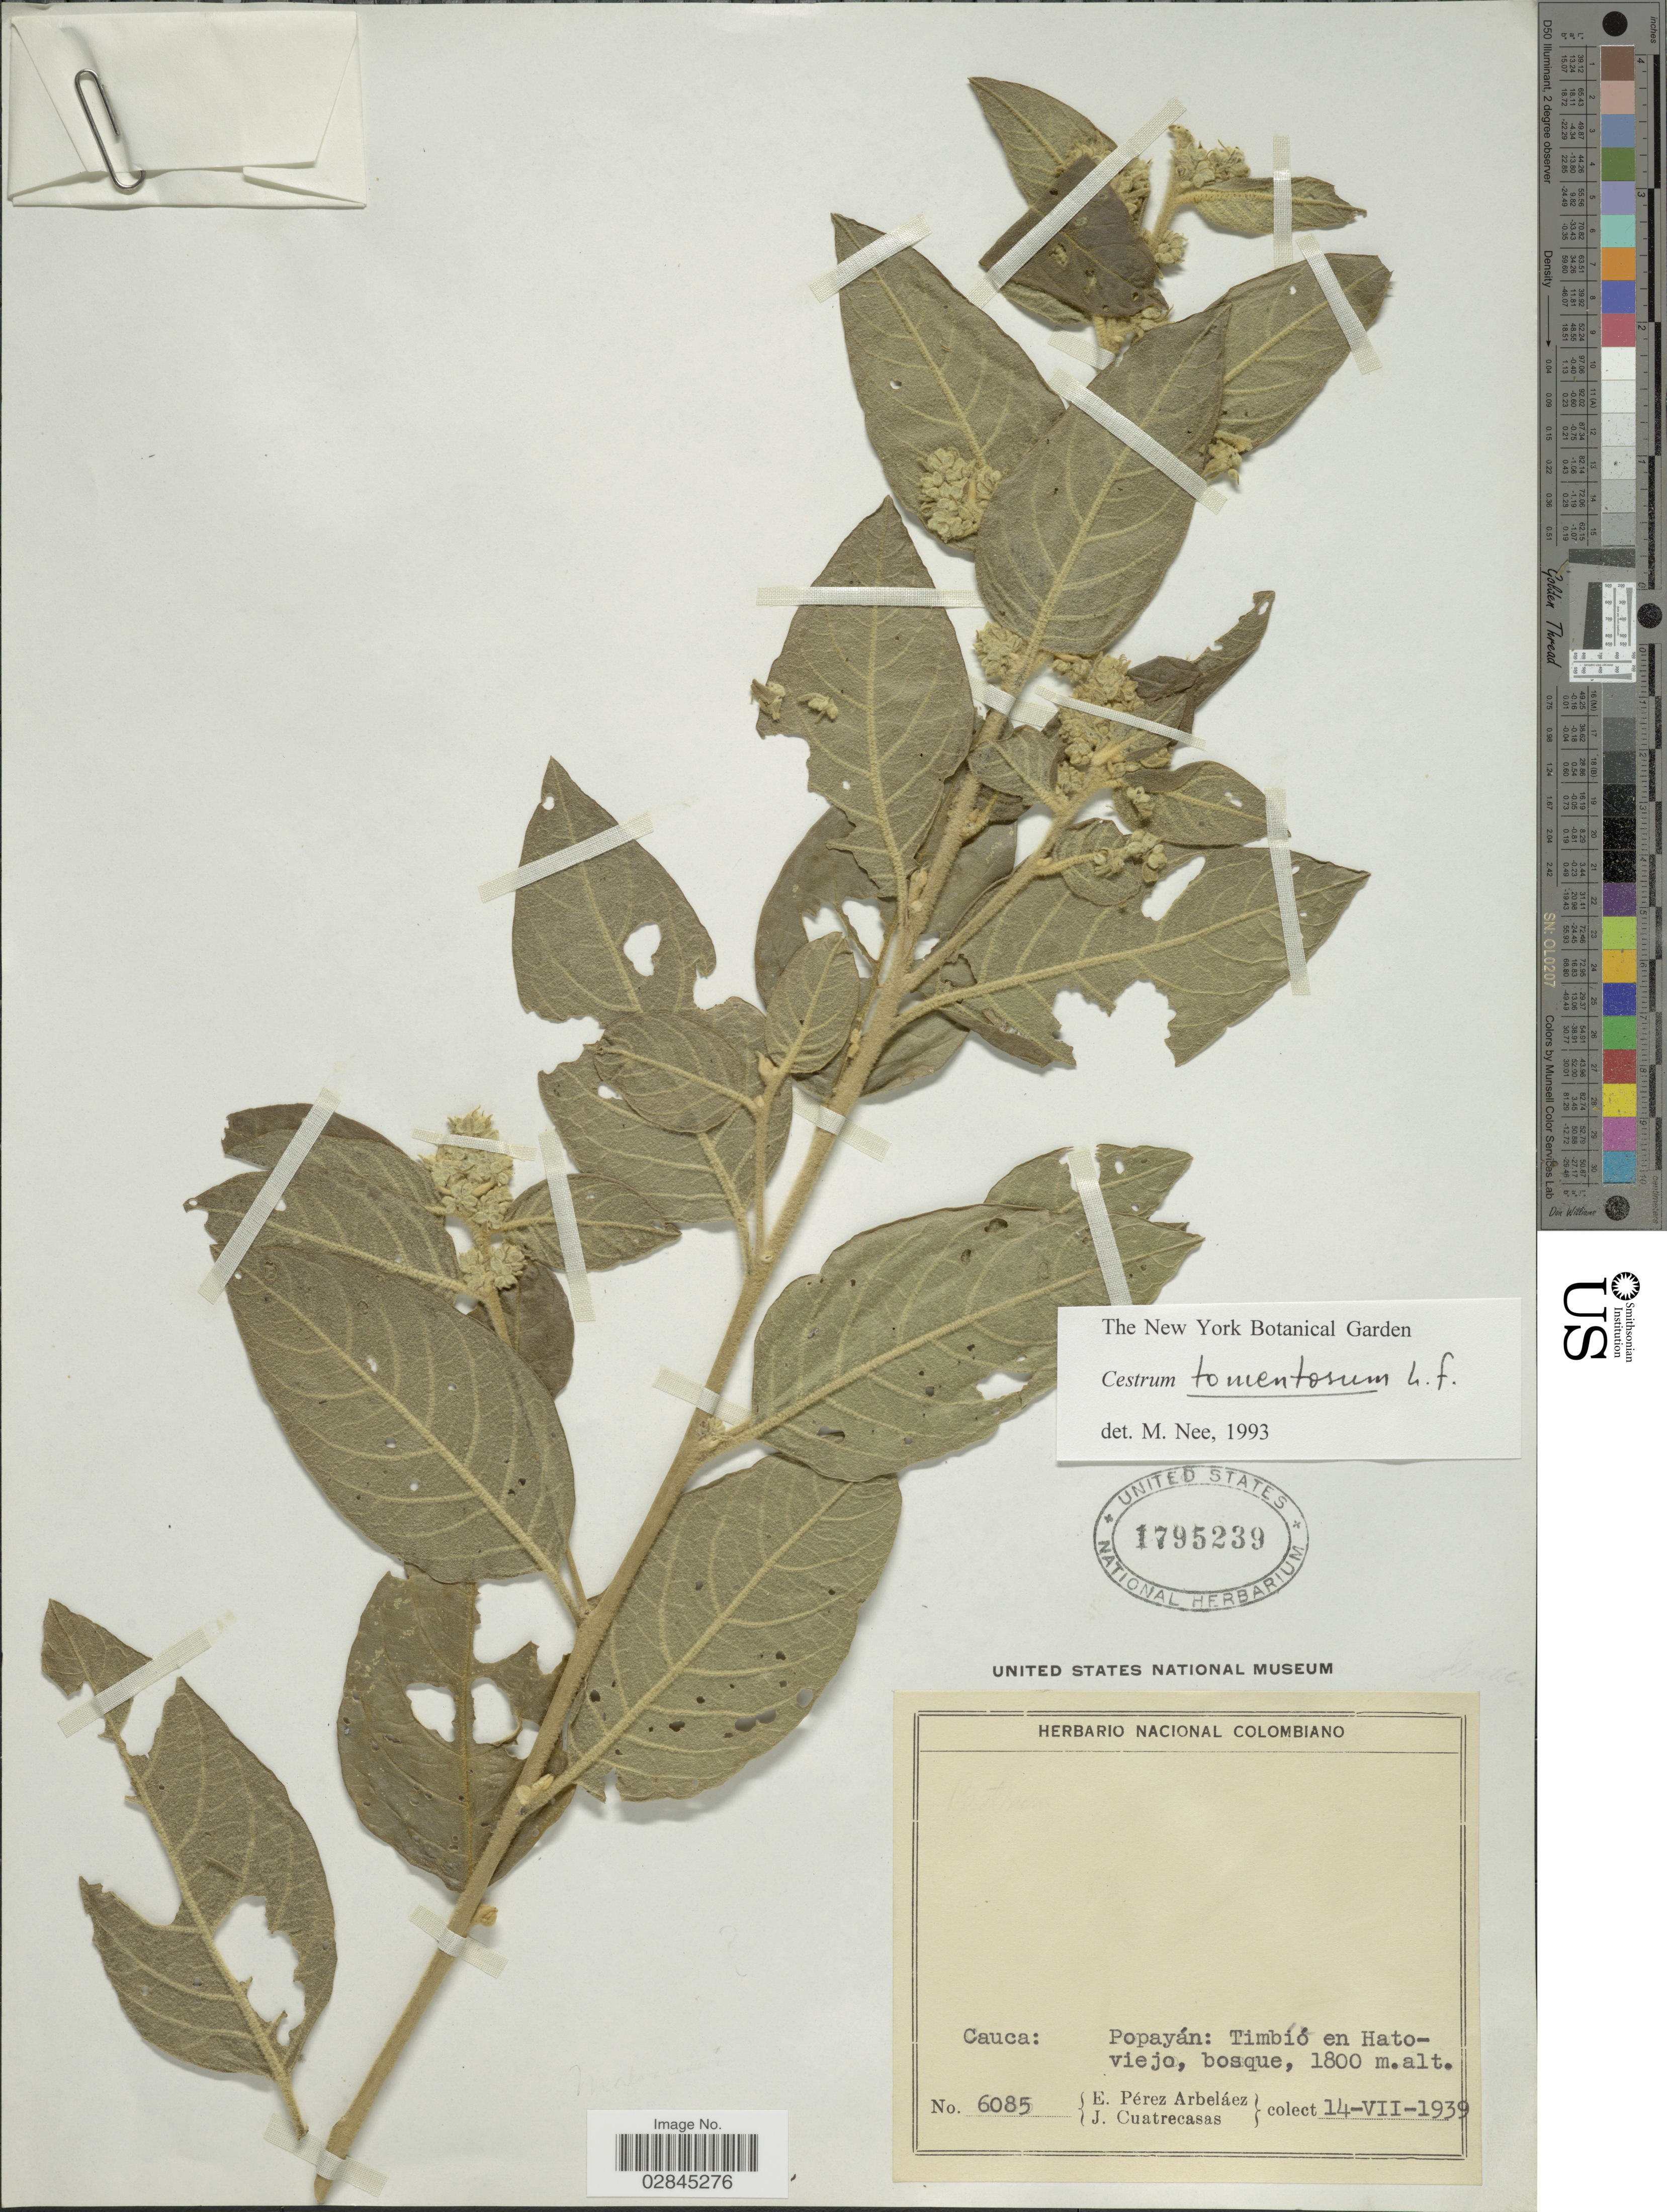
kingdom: Plantae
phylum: Tracheophyta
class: Magnoliopsida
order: Solanales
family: Solanaceae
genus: Cestrum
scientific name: Cestrum tomentosum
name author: L. f.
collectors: E. Pérez Arbeláez & J. Cuatrecasas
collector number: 6085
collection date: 1939-07-14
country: Colombia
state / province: Cauca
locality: Popayán: Timbío en Hatoviejo.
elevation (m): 1800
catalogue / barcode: US 1795239